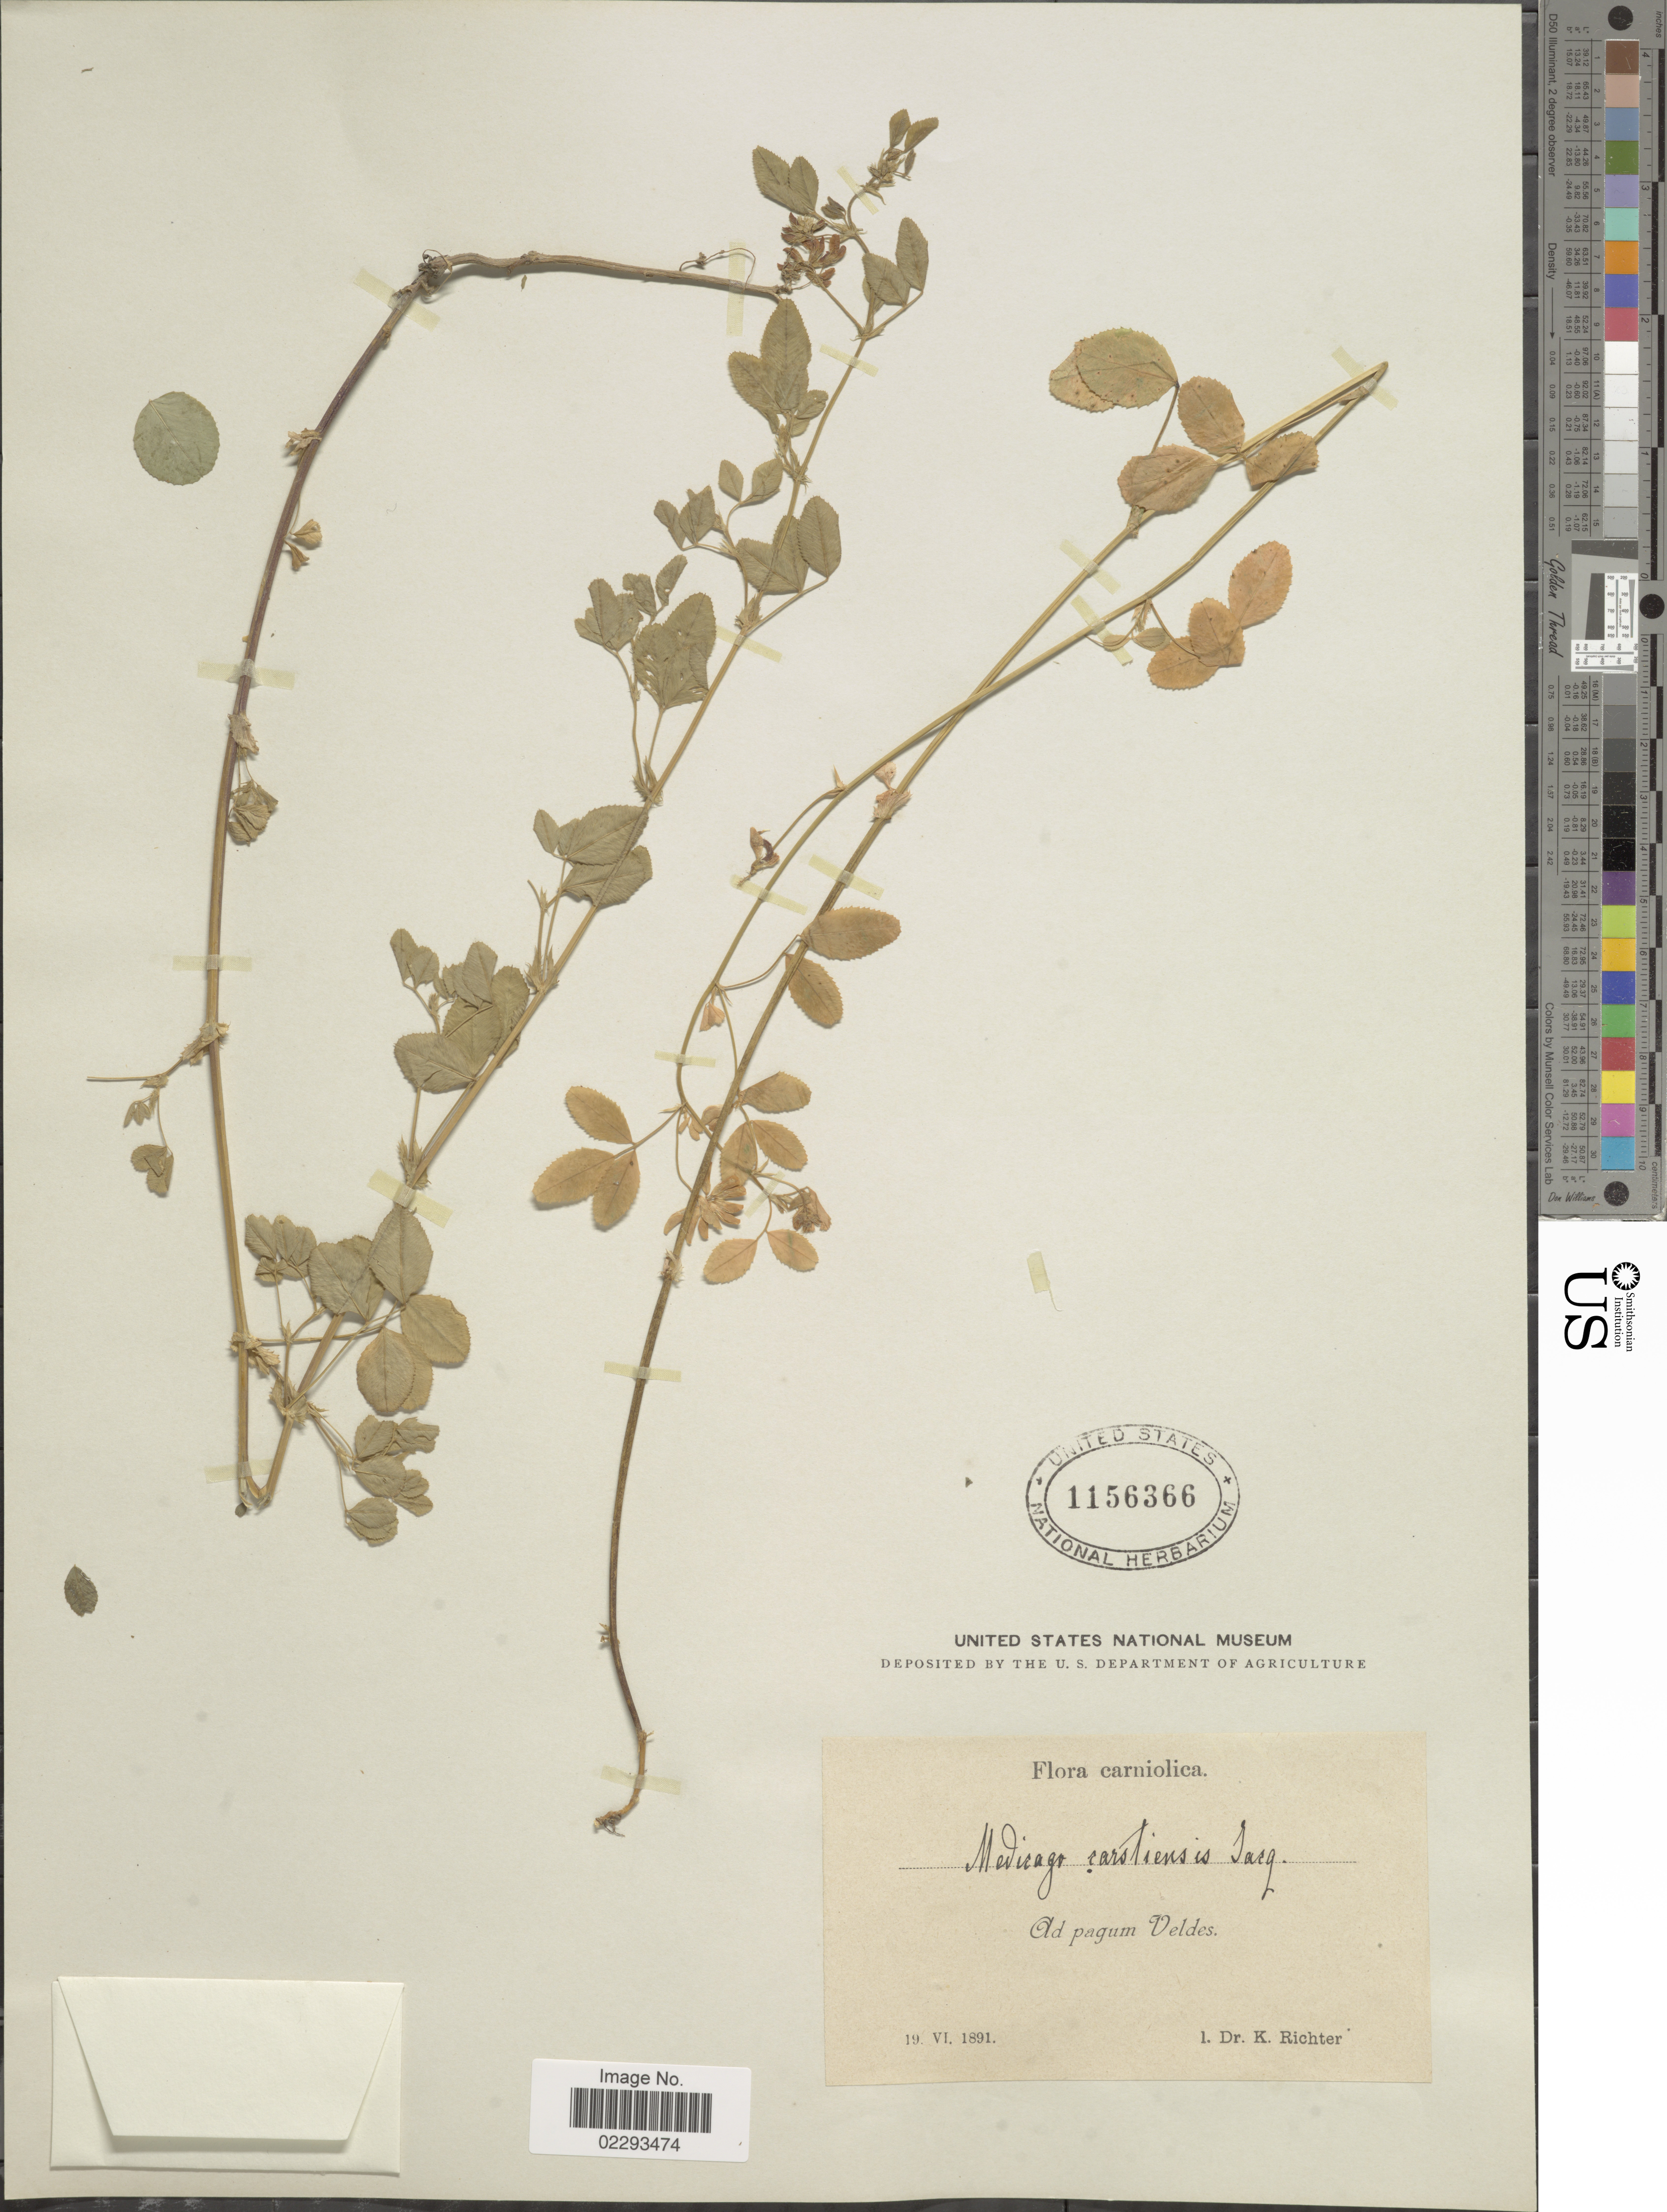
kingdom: Plantae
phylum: Tracheophyta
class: Magnoliopsida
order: Fabales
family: Fabaceae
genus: Medicago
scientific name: Medicago carstiensis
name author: Wulfen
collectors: K. Richter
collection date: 1891-06-19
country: Slovenia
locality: Carniolica, ad pagum Veldes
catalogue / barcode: US 1156366